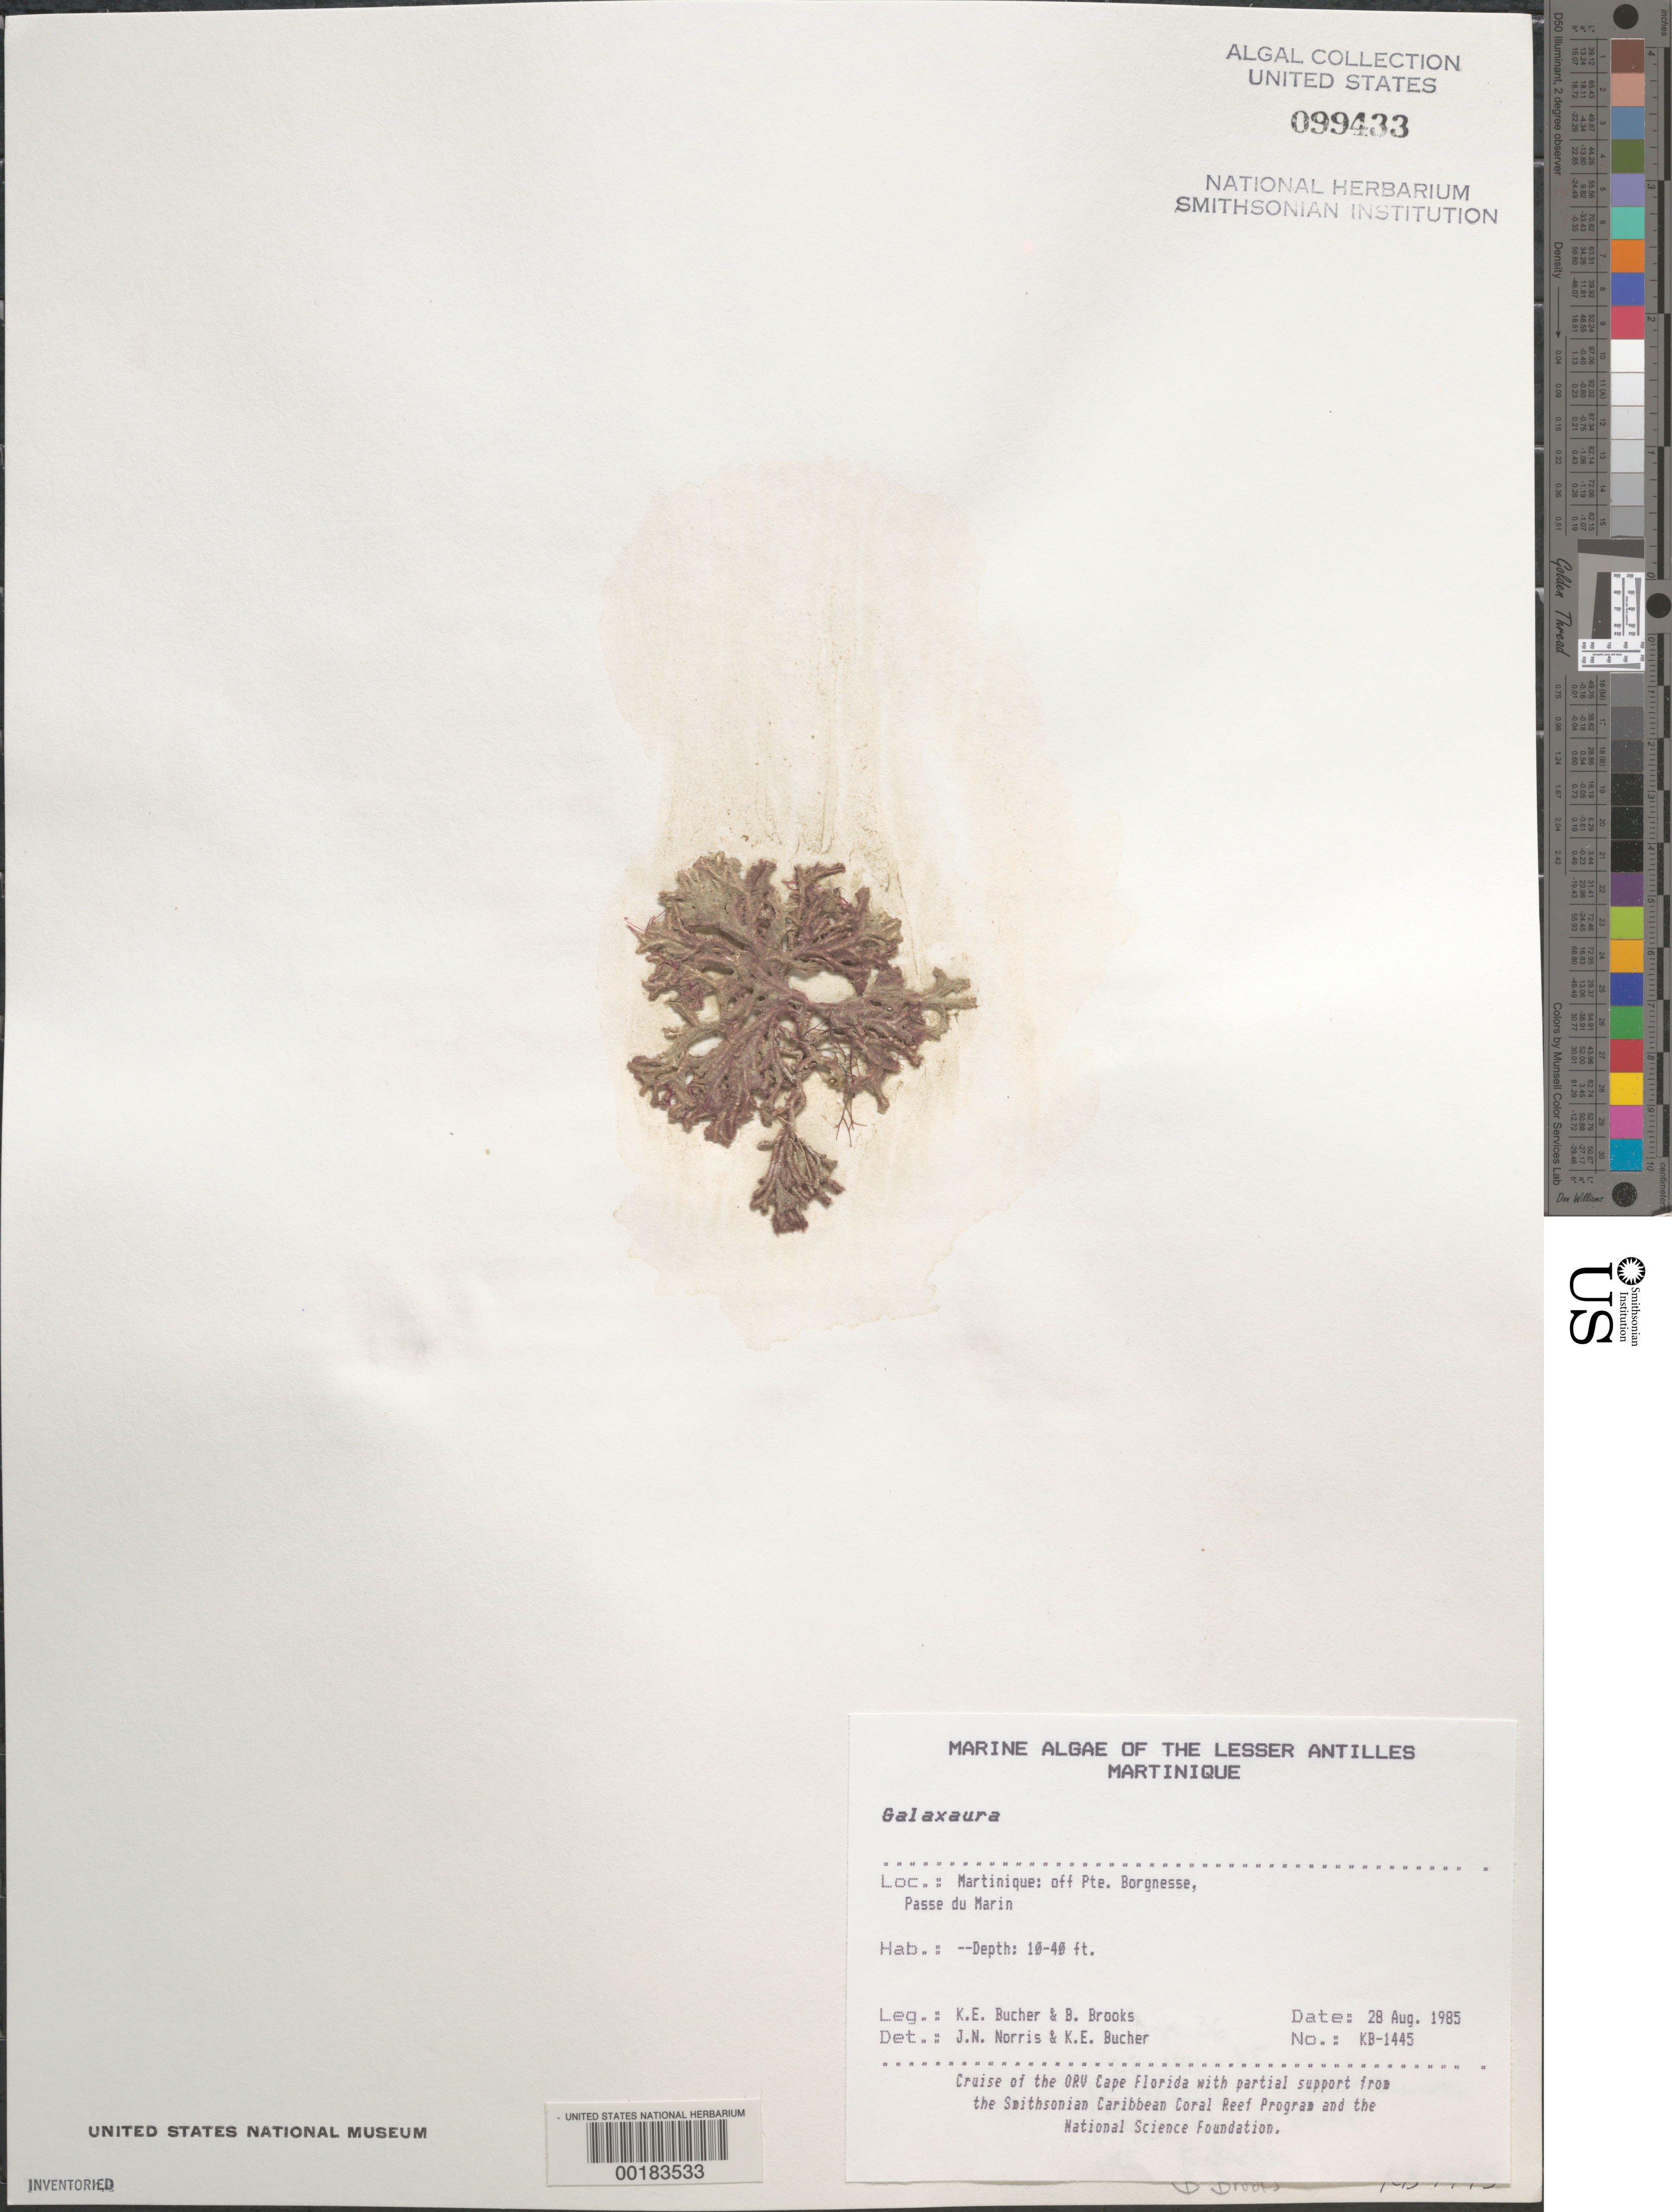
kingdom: Plantae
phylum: Rhodophyta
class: Florideophyceae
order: Nemaliales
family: Galaxauraceae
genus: Galaxaura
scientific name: Galaxaura sp.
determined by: Norris, J. N.; Bucher, K. E.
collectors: K. E. Bucher & B. Brooks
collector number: Kb-1445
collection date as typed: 28 Aug 1985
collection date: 1985-08-28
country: Martinique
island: Martinique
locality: Passe du Marin, off Pointe Borgnesse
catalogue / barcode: US 99433